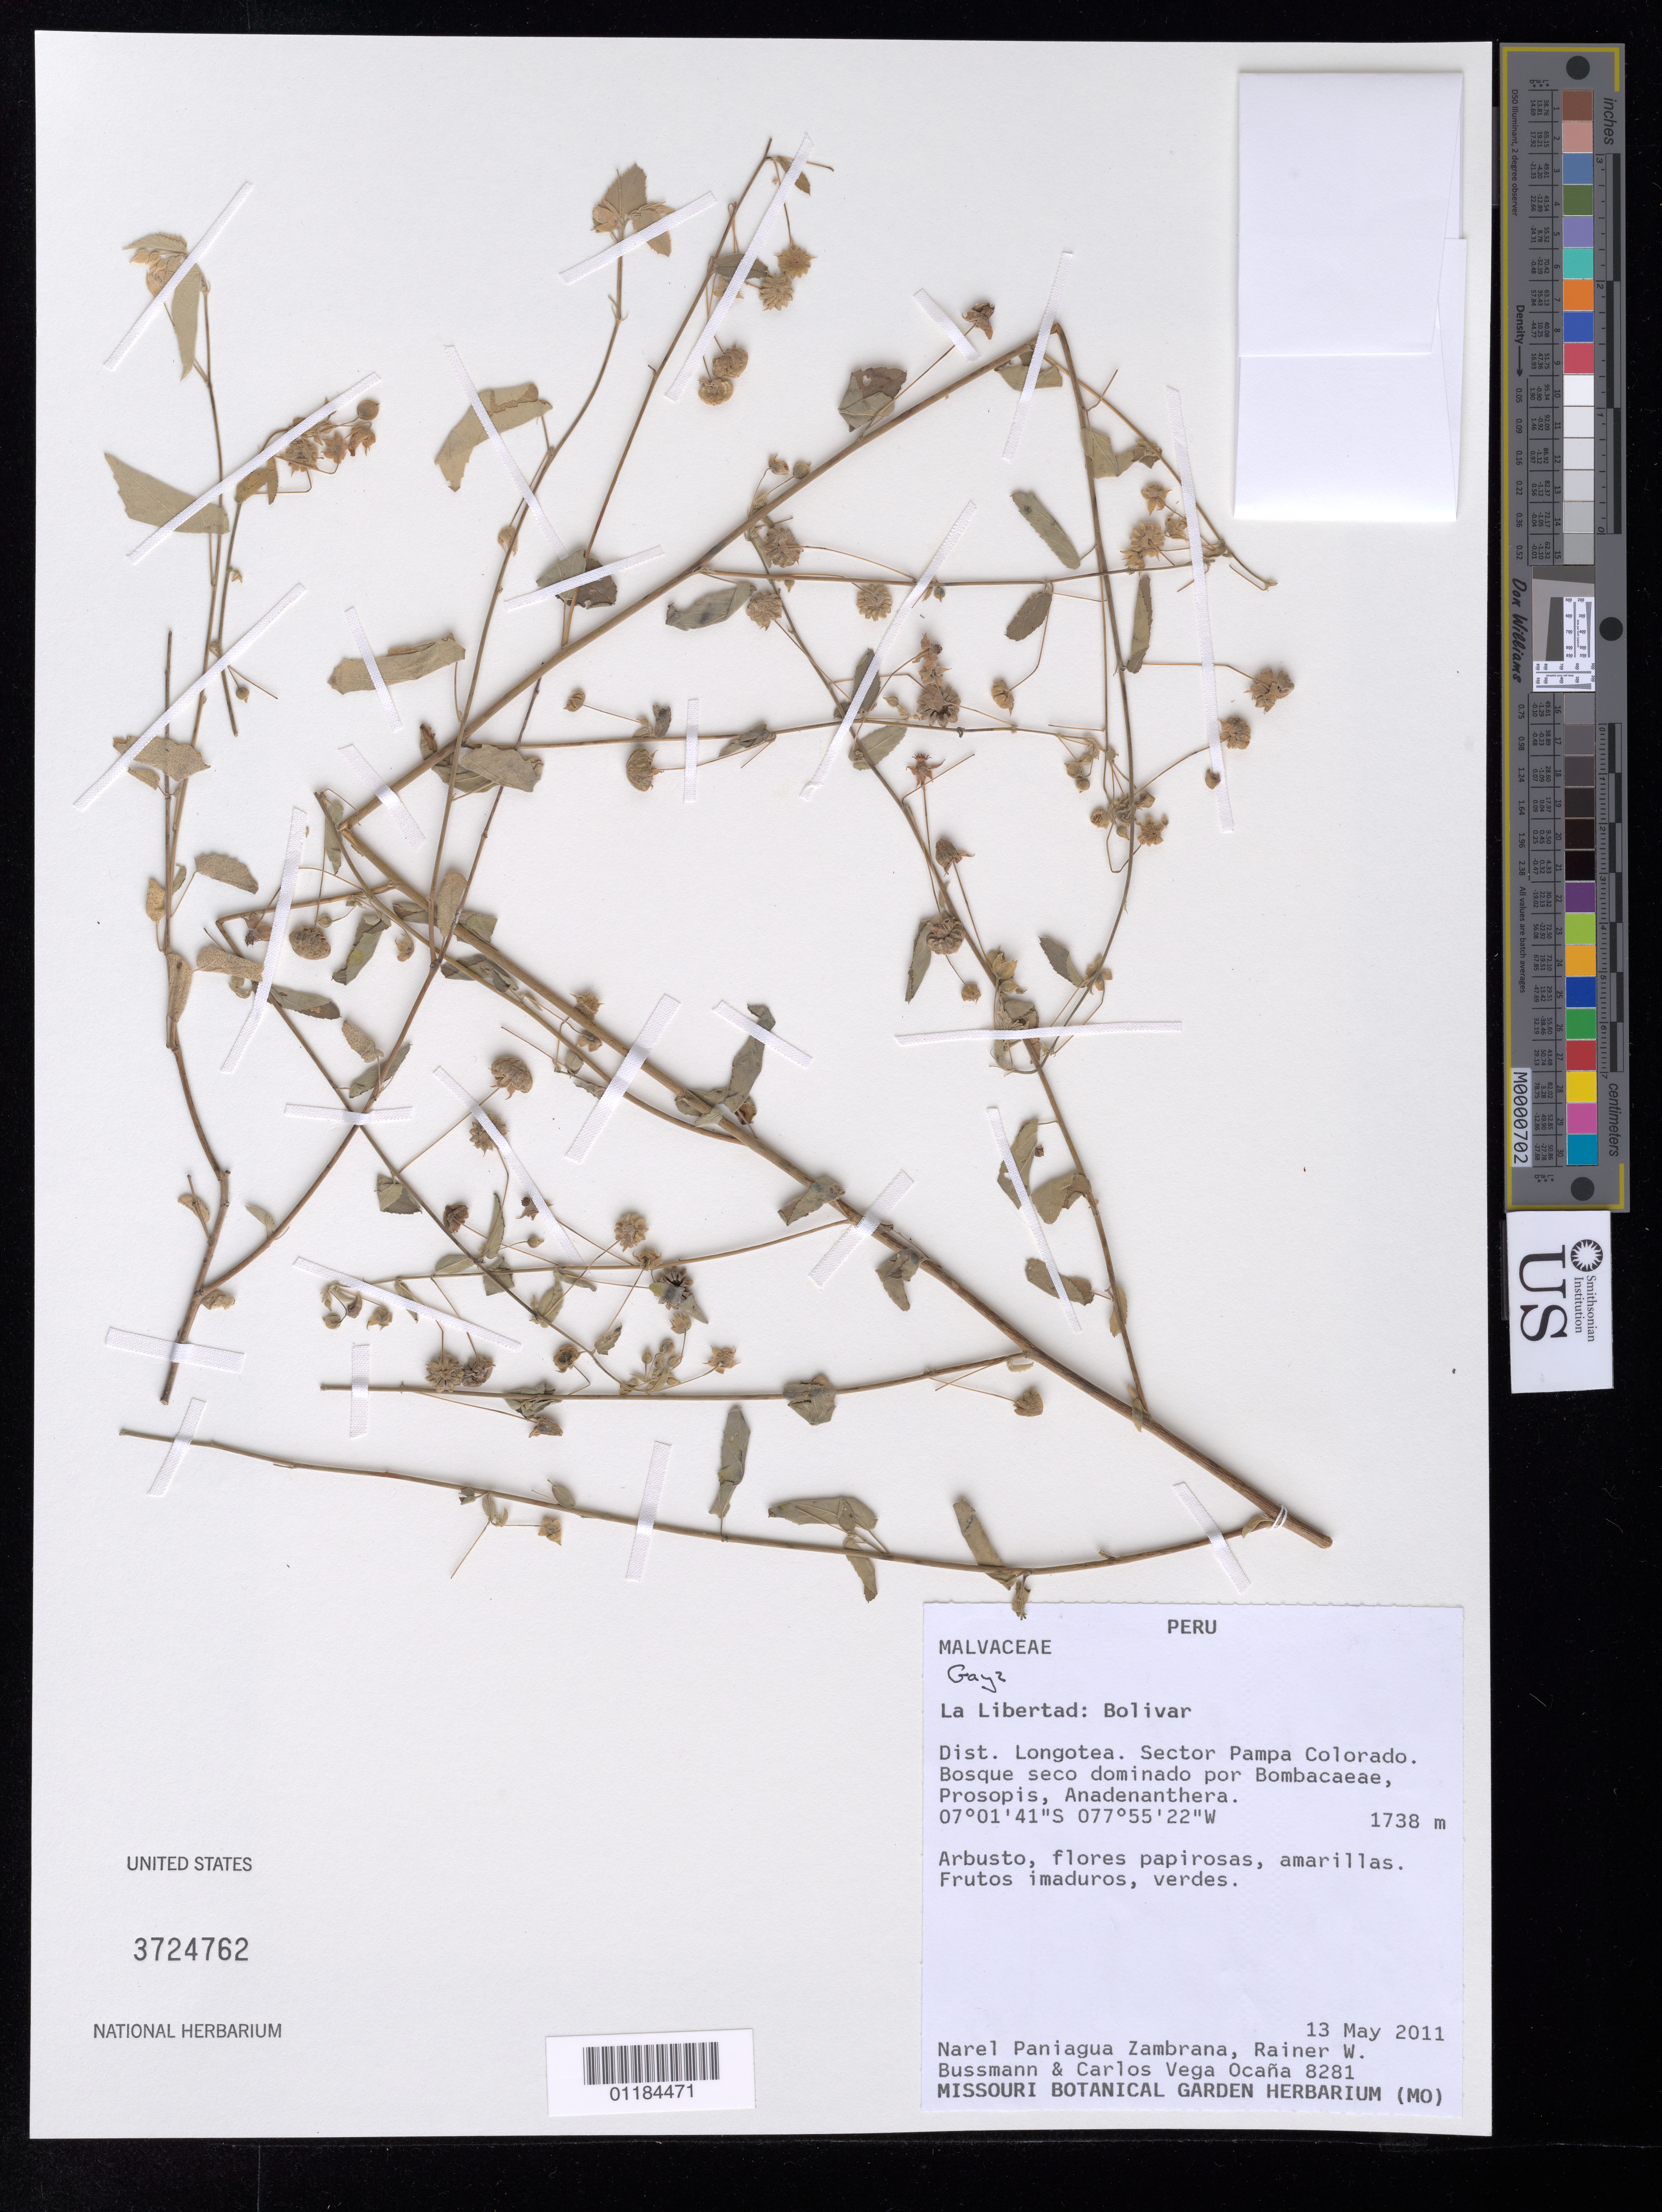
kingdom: Plantae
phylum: Tracheophyta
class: Magnoliopsida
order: Malvales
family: Malvaceae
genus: Gaya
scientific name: Gaya sp.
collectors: N. Zambrana, R. W. Bussmann & C. Ocaña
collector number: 8281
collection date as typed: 13 May 2011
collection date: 2011-05-13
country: Peru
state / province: La Libertad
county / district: Bolivar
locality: Dist. Longotea. Sector Pampa Colorado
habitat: bosque seco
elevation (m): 1738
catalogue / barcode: US 3724762